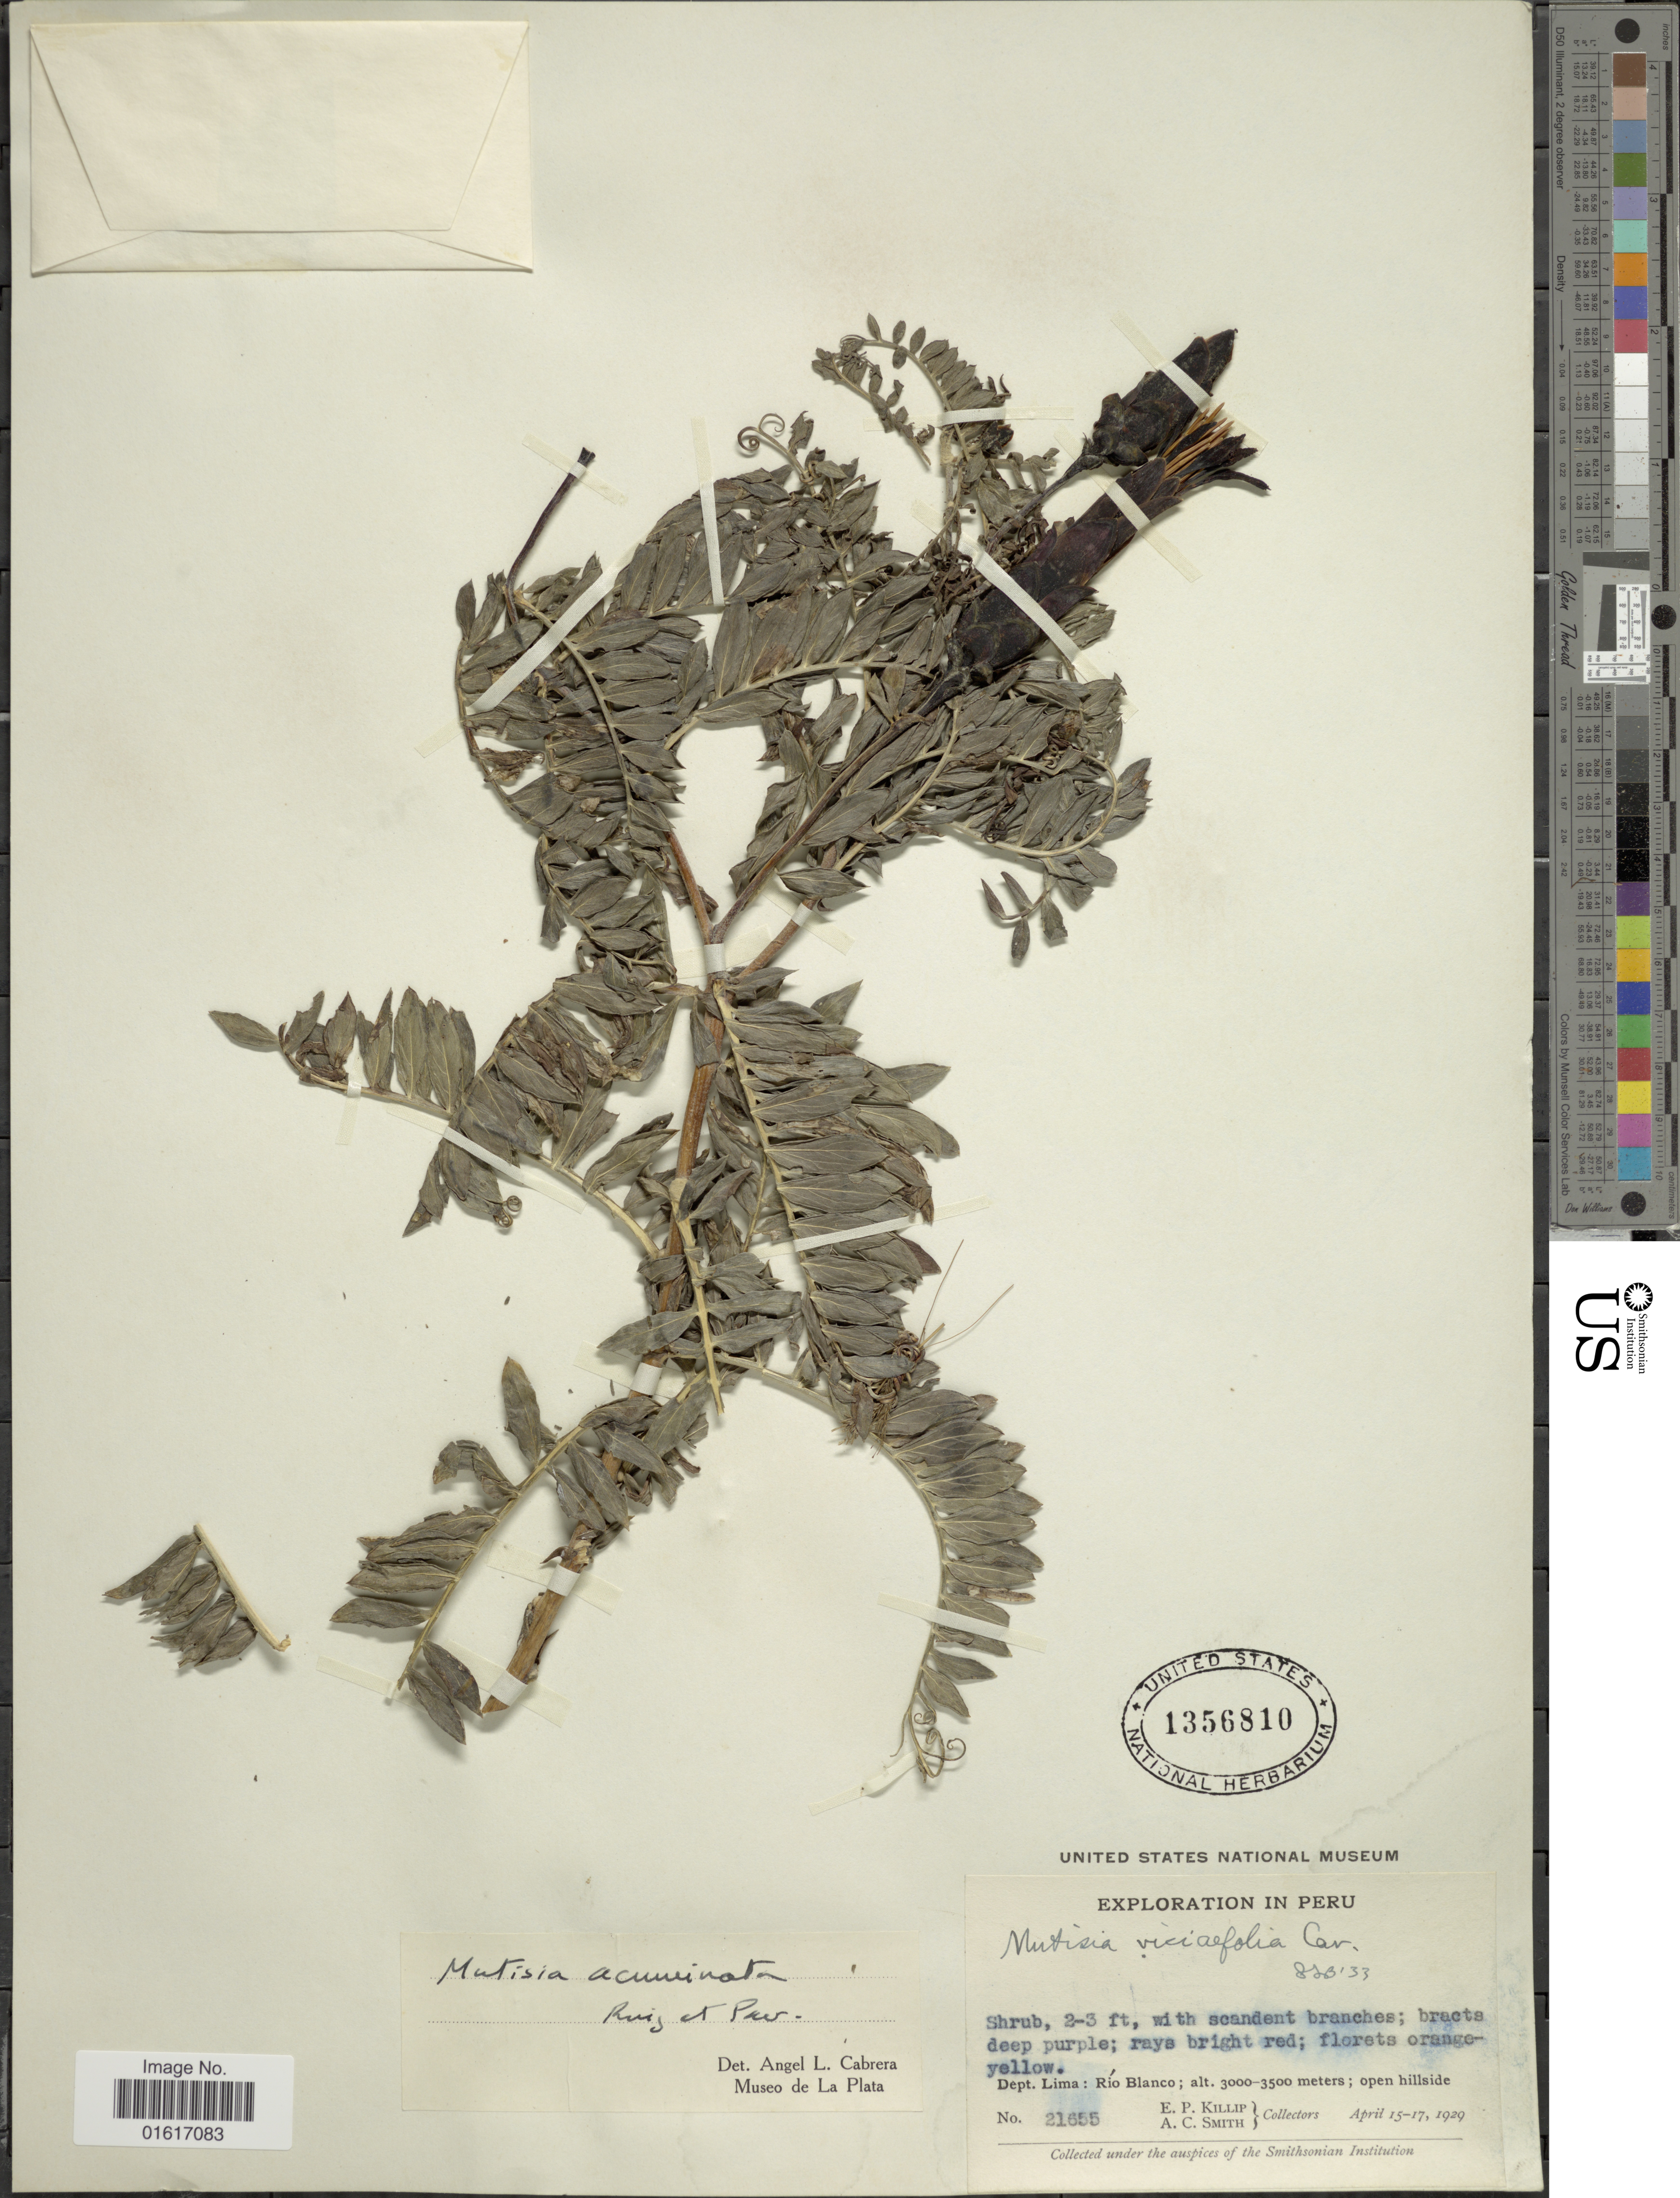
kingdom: Plantae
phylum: Tracheophyta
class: Magnoliopsida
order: Asterales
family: Asteraceae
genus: Mutisia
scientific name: Mutisia acuminata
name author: Ruiz & Pav.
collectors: E. P. Killip & A. C. Smith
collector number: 21655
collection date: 1929-04-15/1929-04-17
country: Peru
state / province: Lima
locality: Rio Blanco; open hillside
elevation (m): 3000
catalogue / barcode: US 1356810